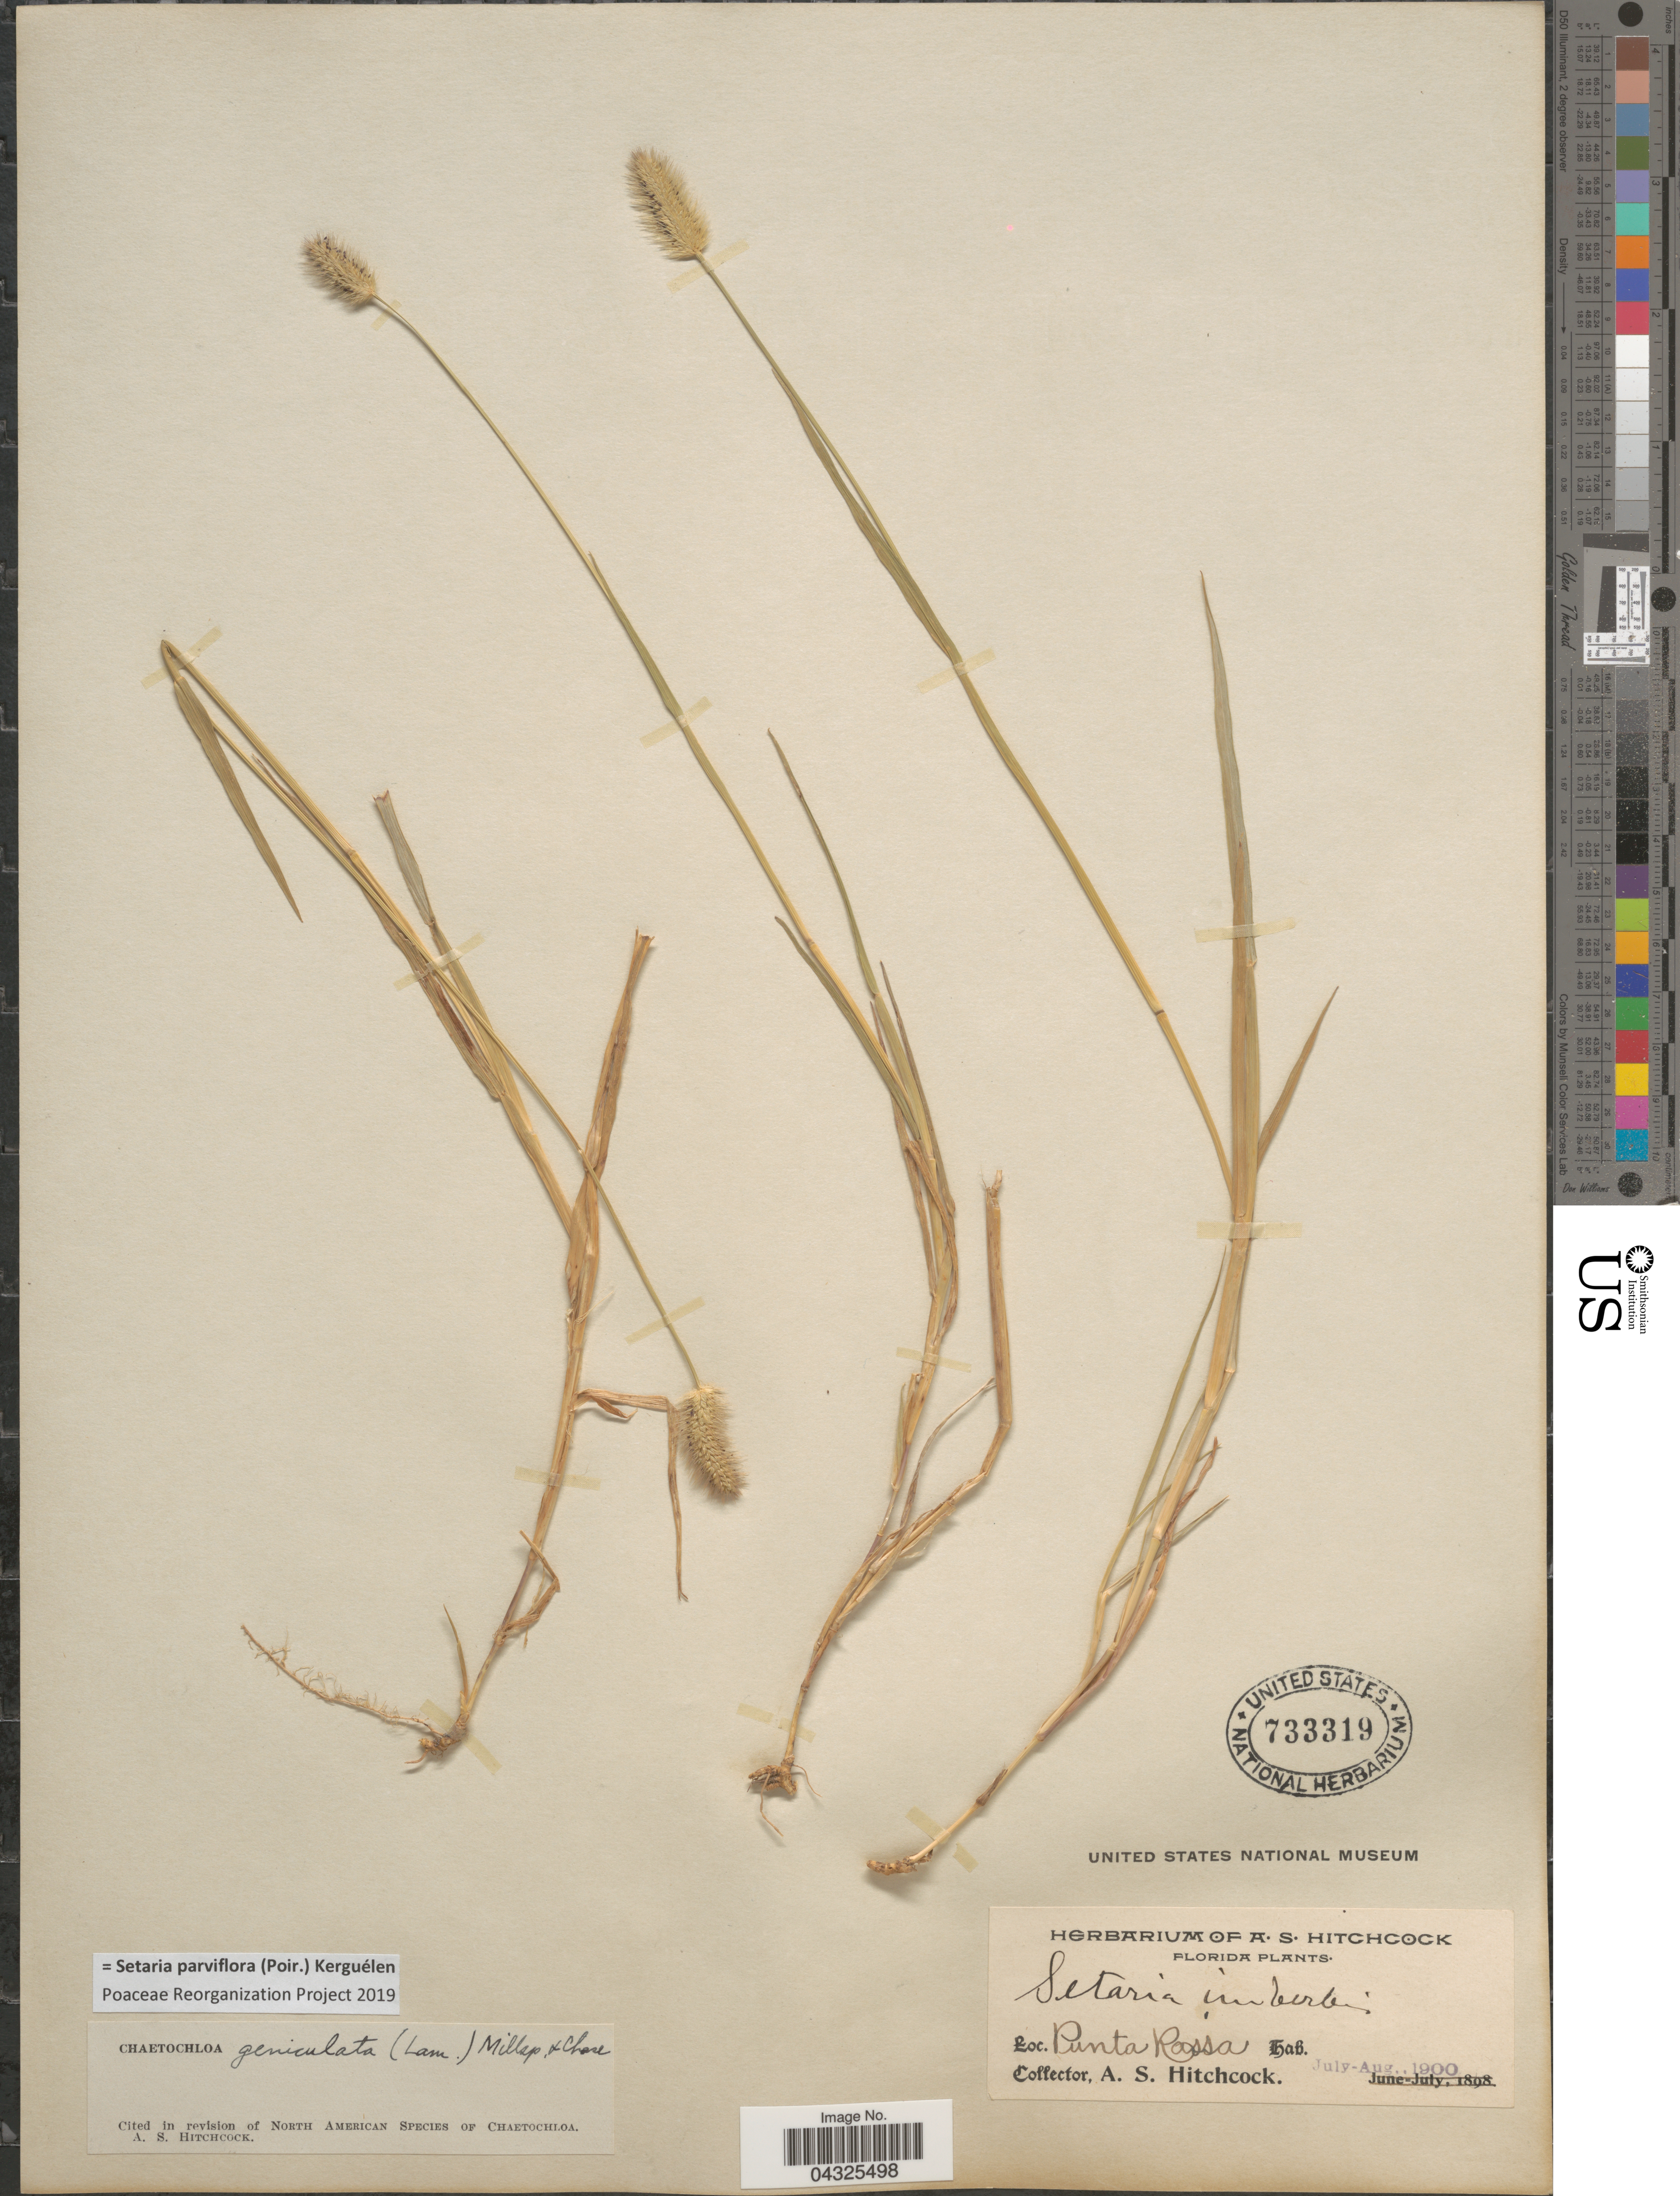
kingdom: Plantae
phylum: Tracheophyta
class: Liliopsida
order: Poales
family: Poaceae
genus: Setaria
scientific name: Setaria parviflora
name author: (Poir.) Kerguélen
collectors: A. S. Hitchcock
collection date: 1900-07/1900-08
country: United States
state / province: Florida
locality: Punta Rassa.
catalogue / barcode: US 733319